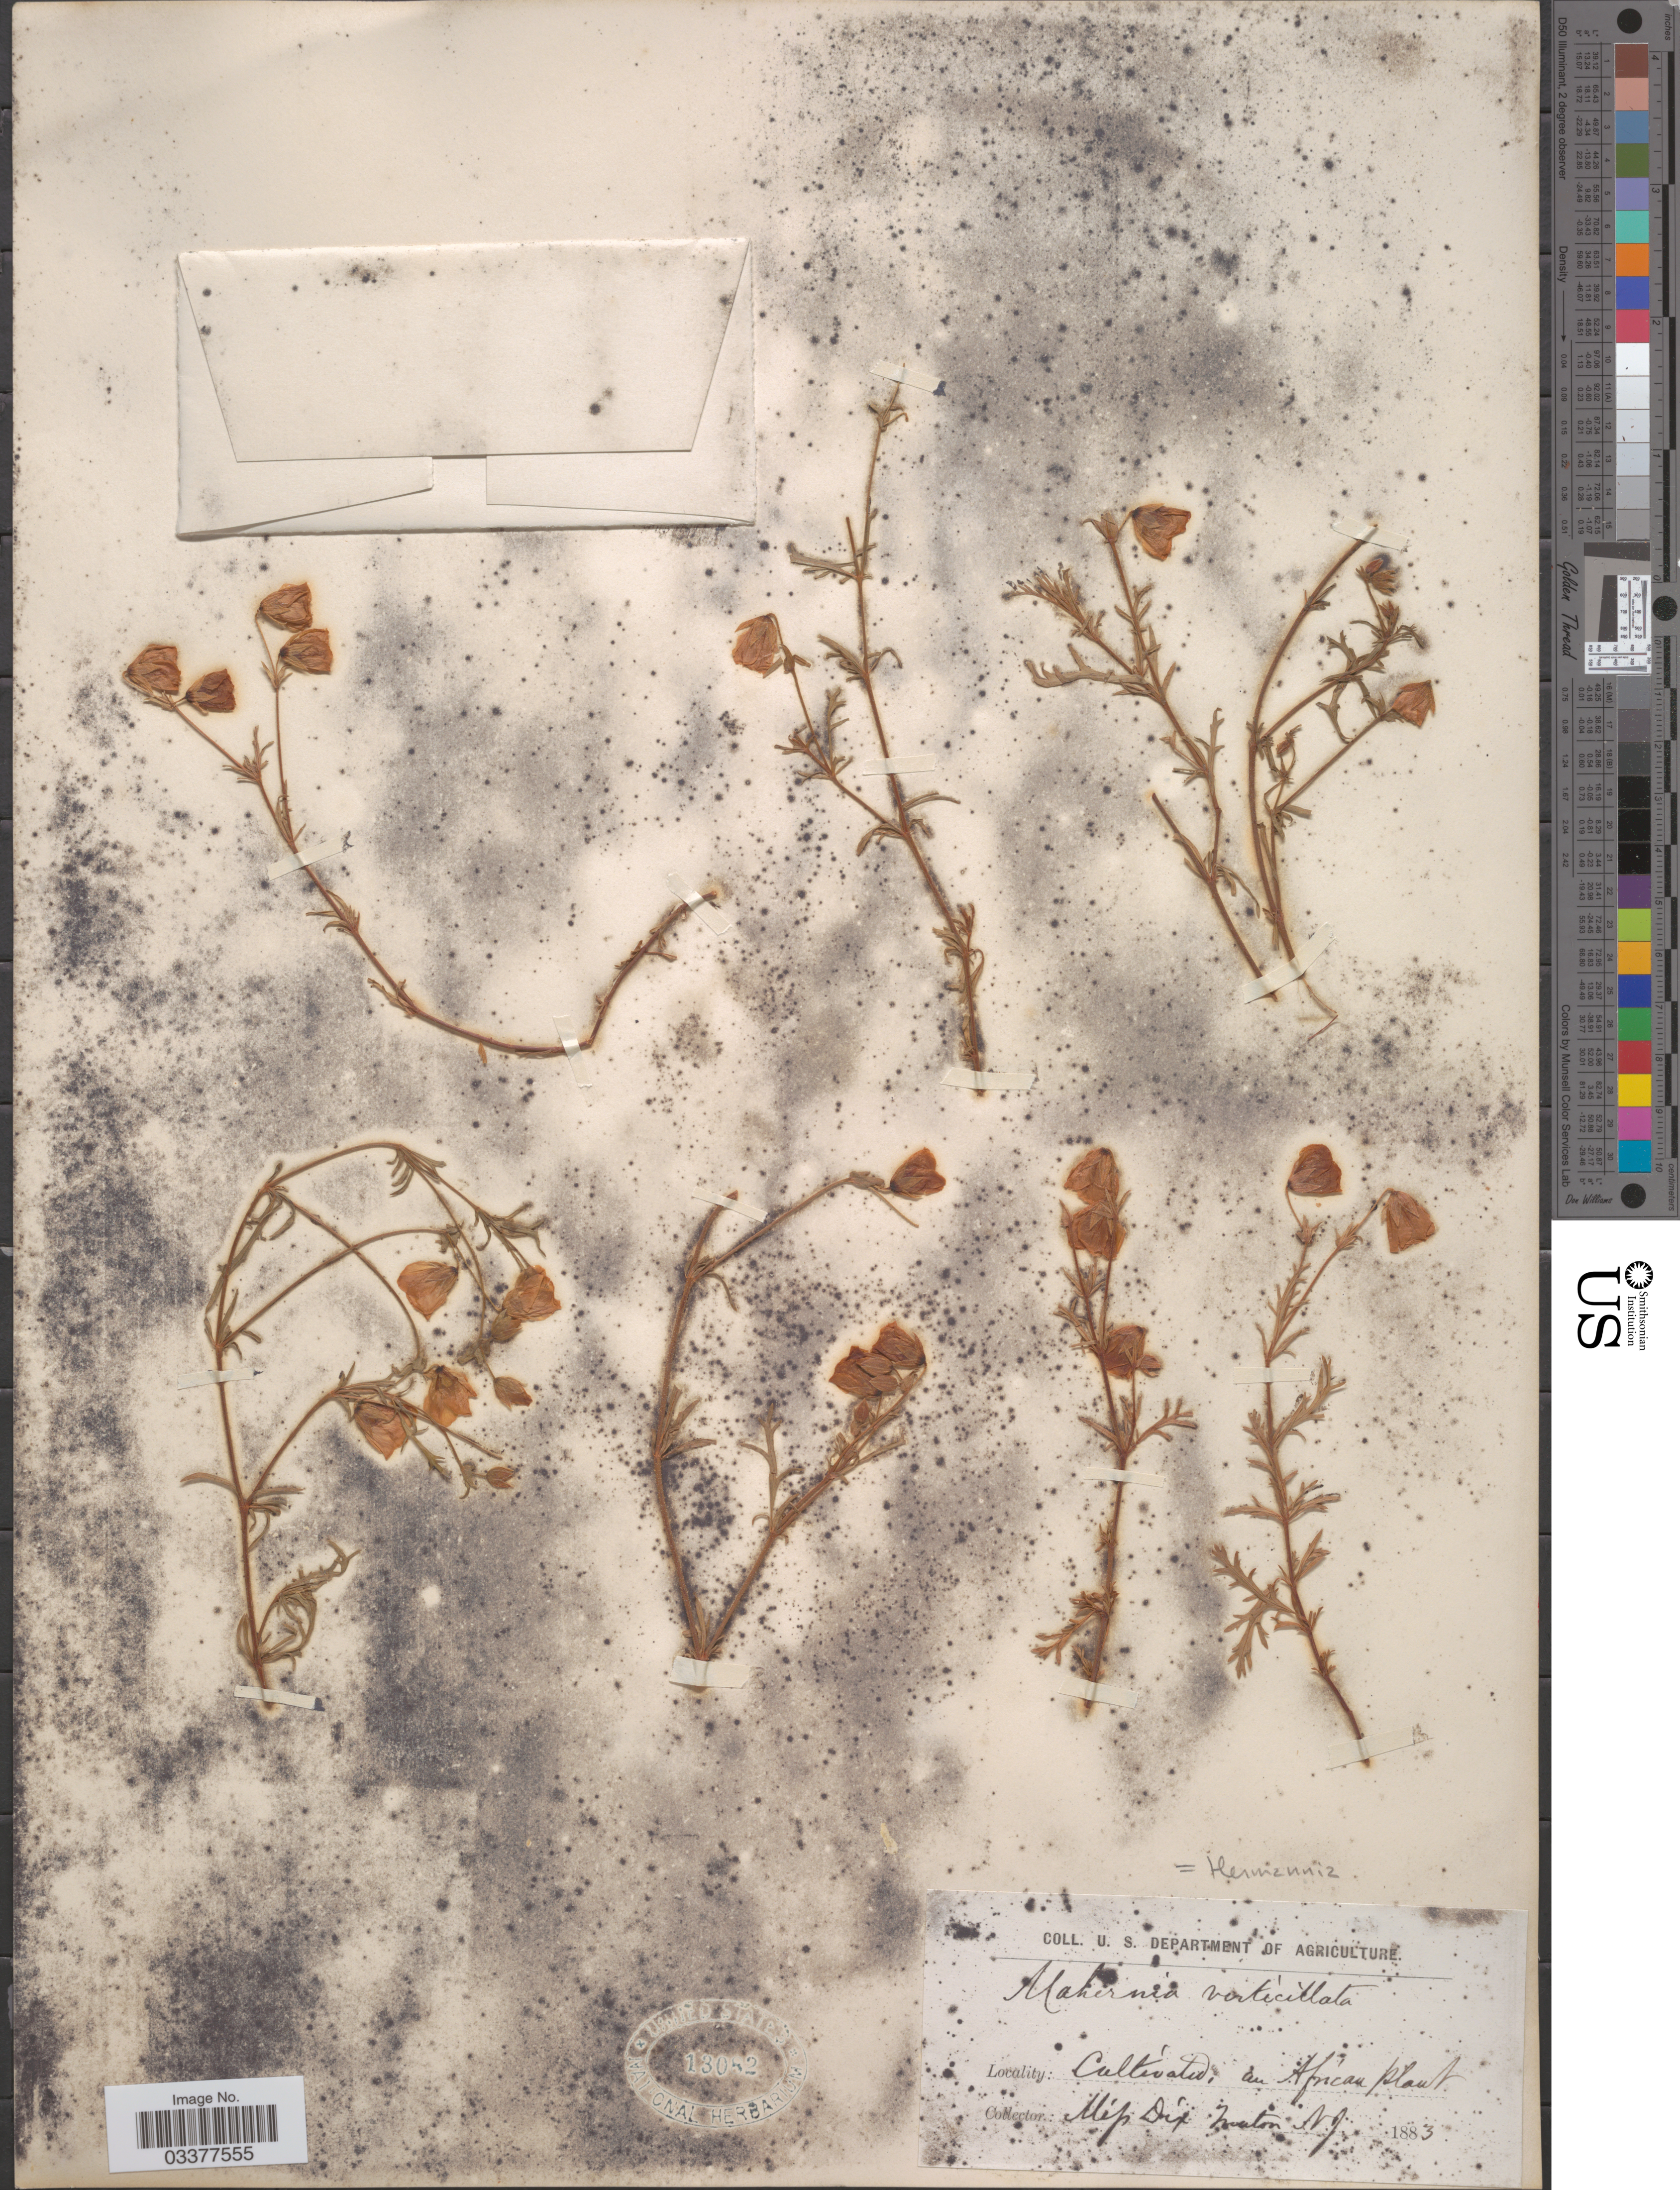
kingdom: Plantae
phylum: Tracheophyta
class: Magnoliopsida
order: Malvales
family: Malvaceae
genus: Hermannia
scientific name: Hermannia sp.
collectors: -. Dix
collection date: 1883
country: United States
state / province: New Jersey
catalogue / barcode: US 13082